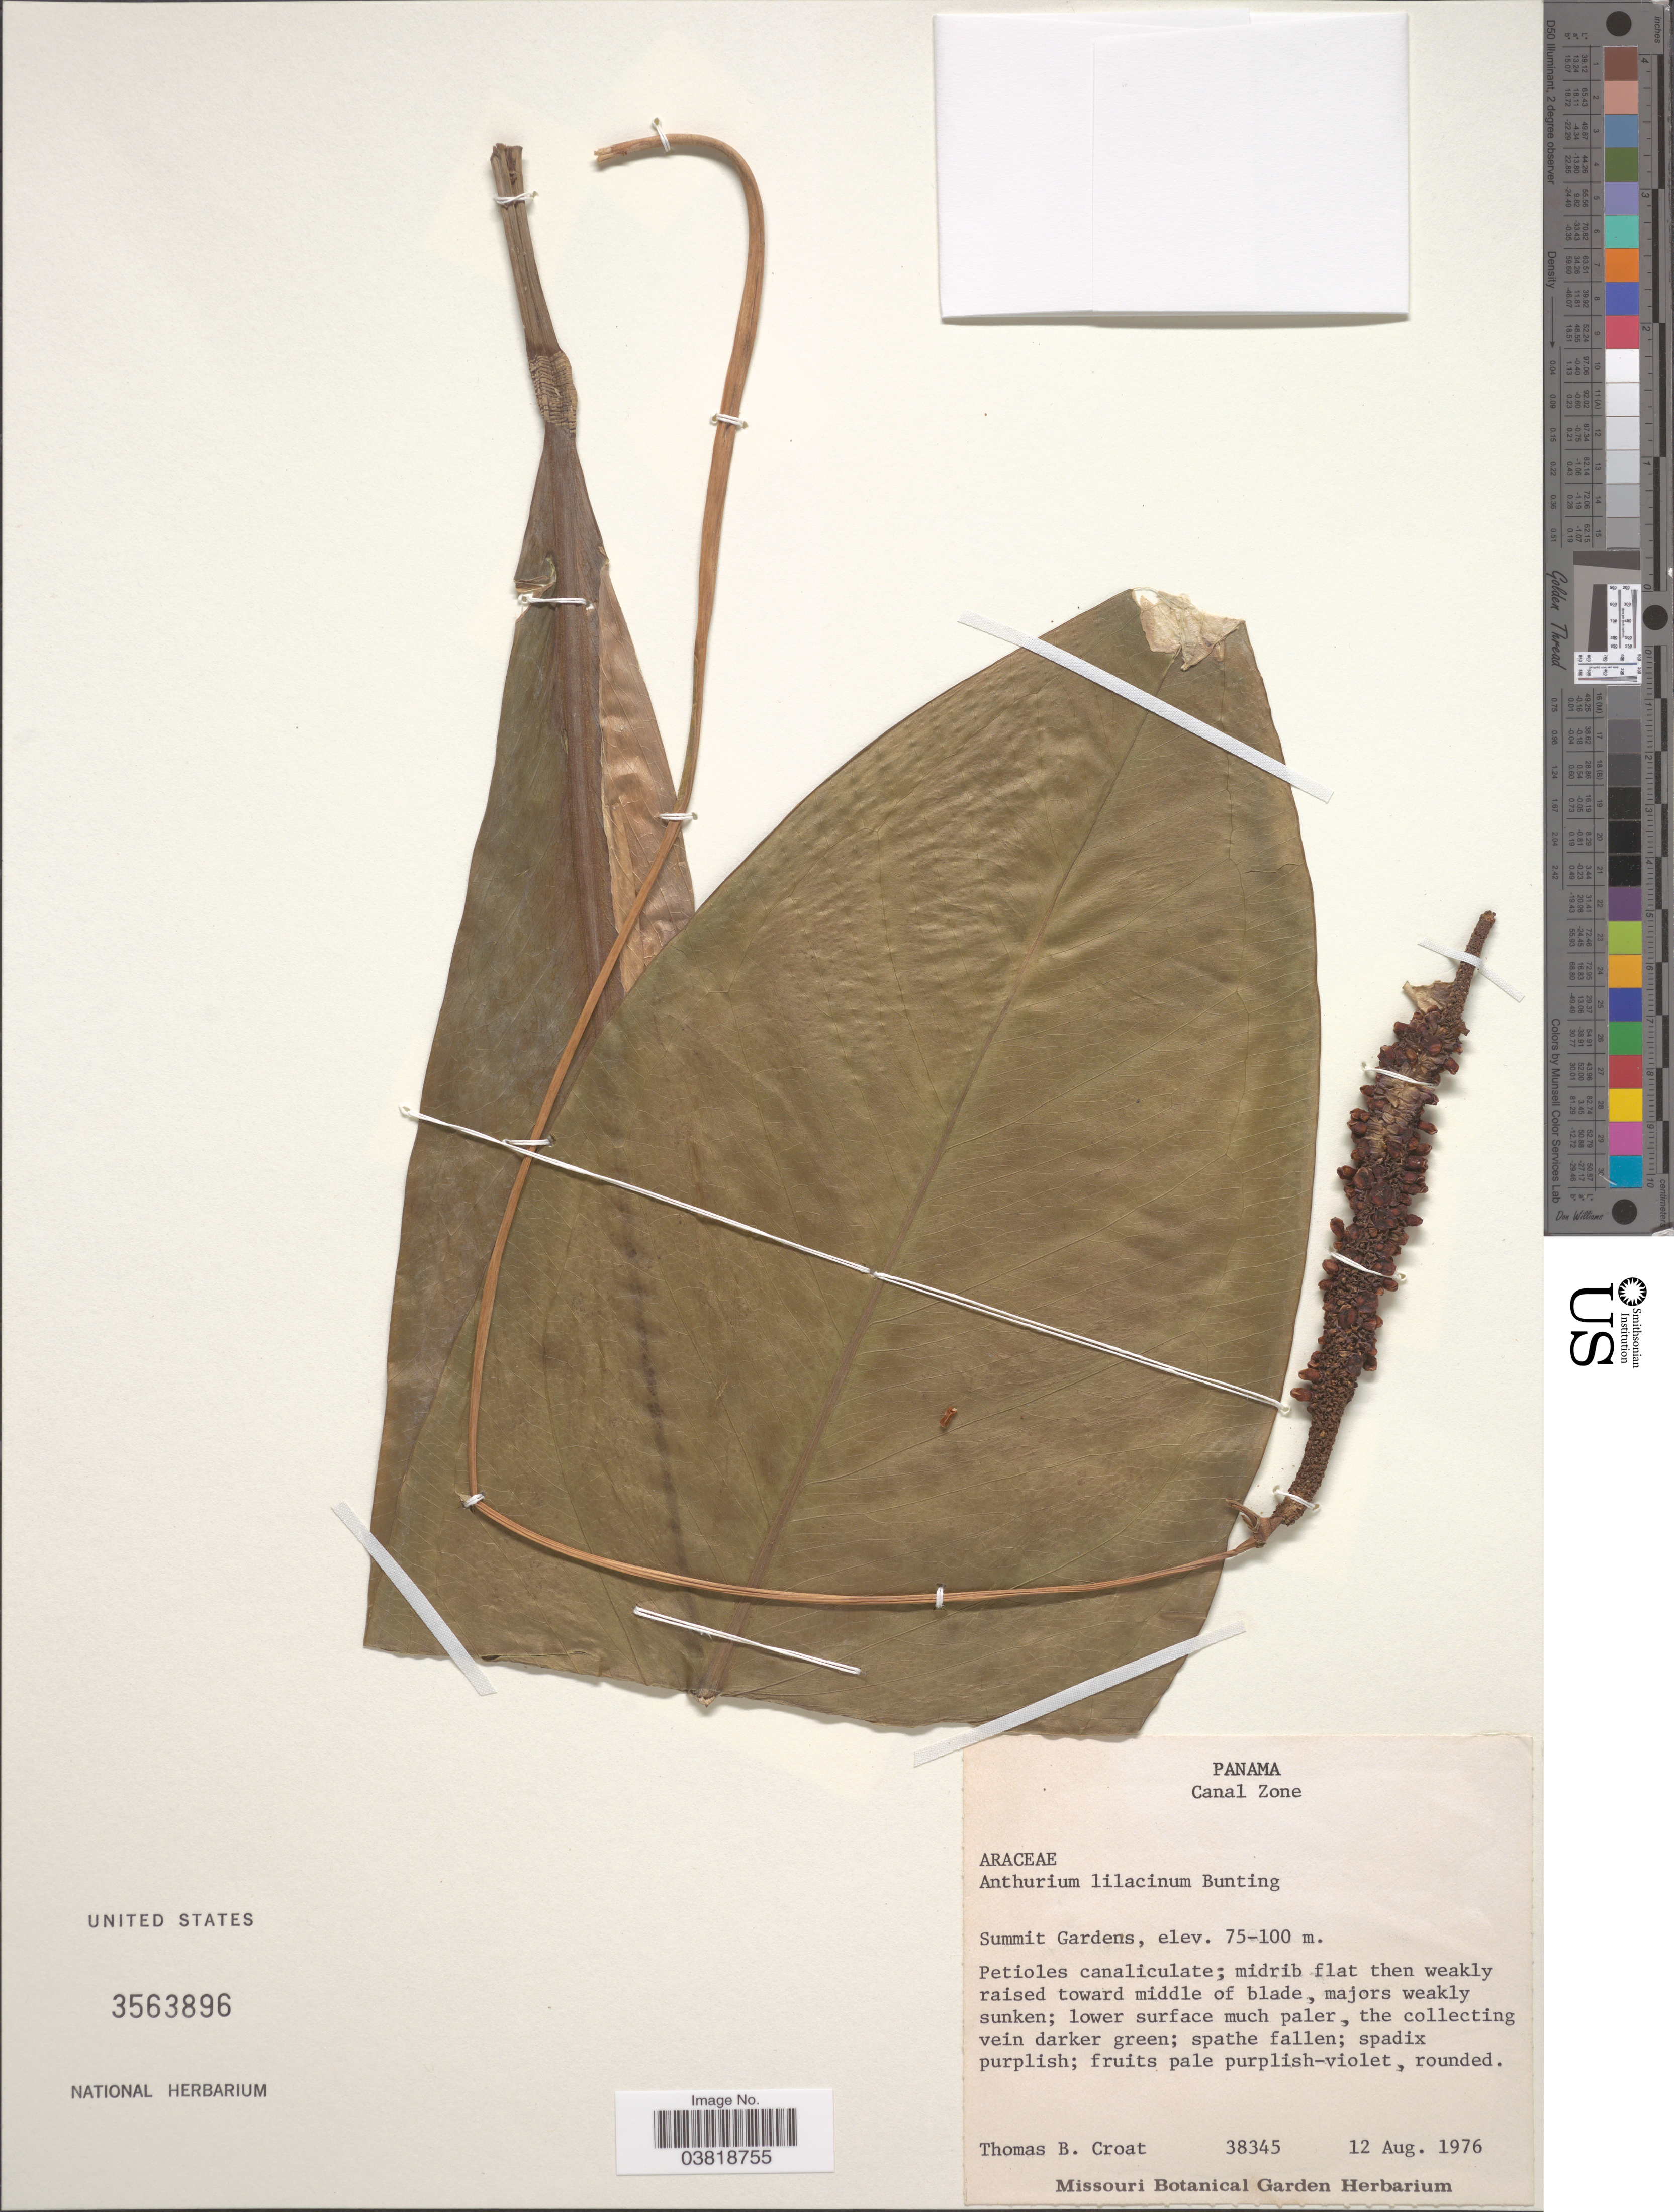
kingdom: Plantae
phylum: Tracheophyta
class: Liliopsida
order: Alismatales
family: Araceae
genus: Anthurium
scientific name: Anthurium lilacinum Dressler, nom. illeg. hom.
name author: Dressler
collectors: T. B. Croat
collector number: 38345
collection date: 1976-08-12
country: Panama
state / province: Colón / Panamá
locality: Canal Zone. Summit Gardens.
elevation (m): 75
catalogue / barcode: US 3563896